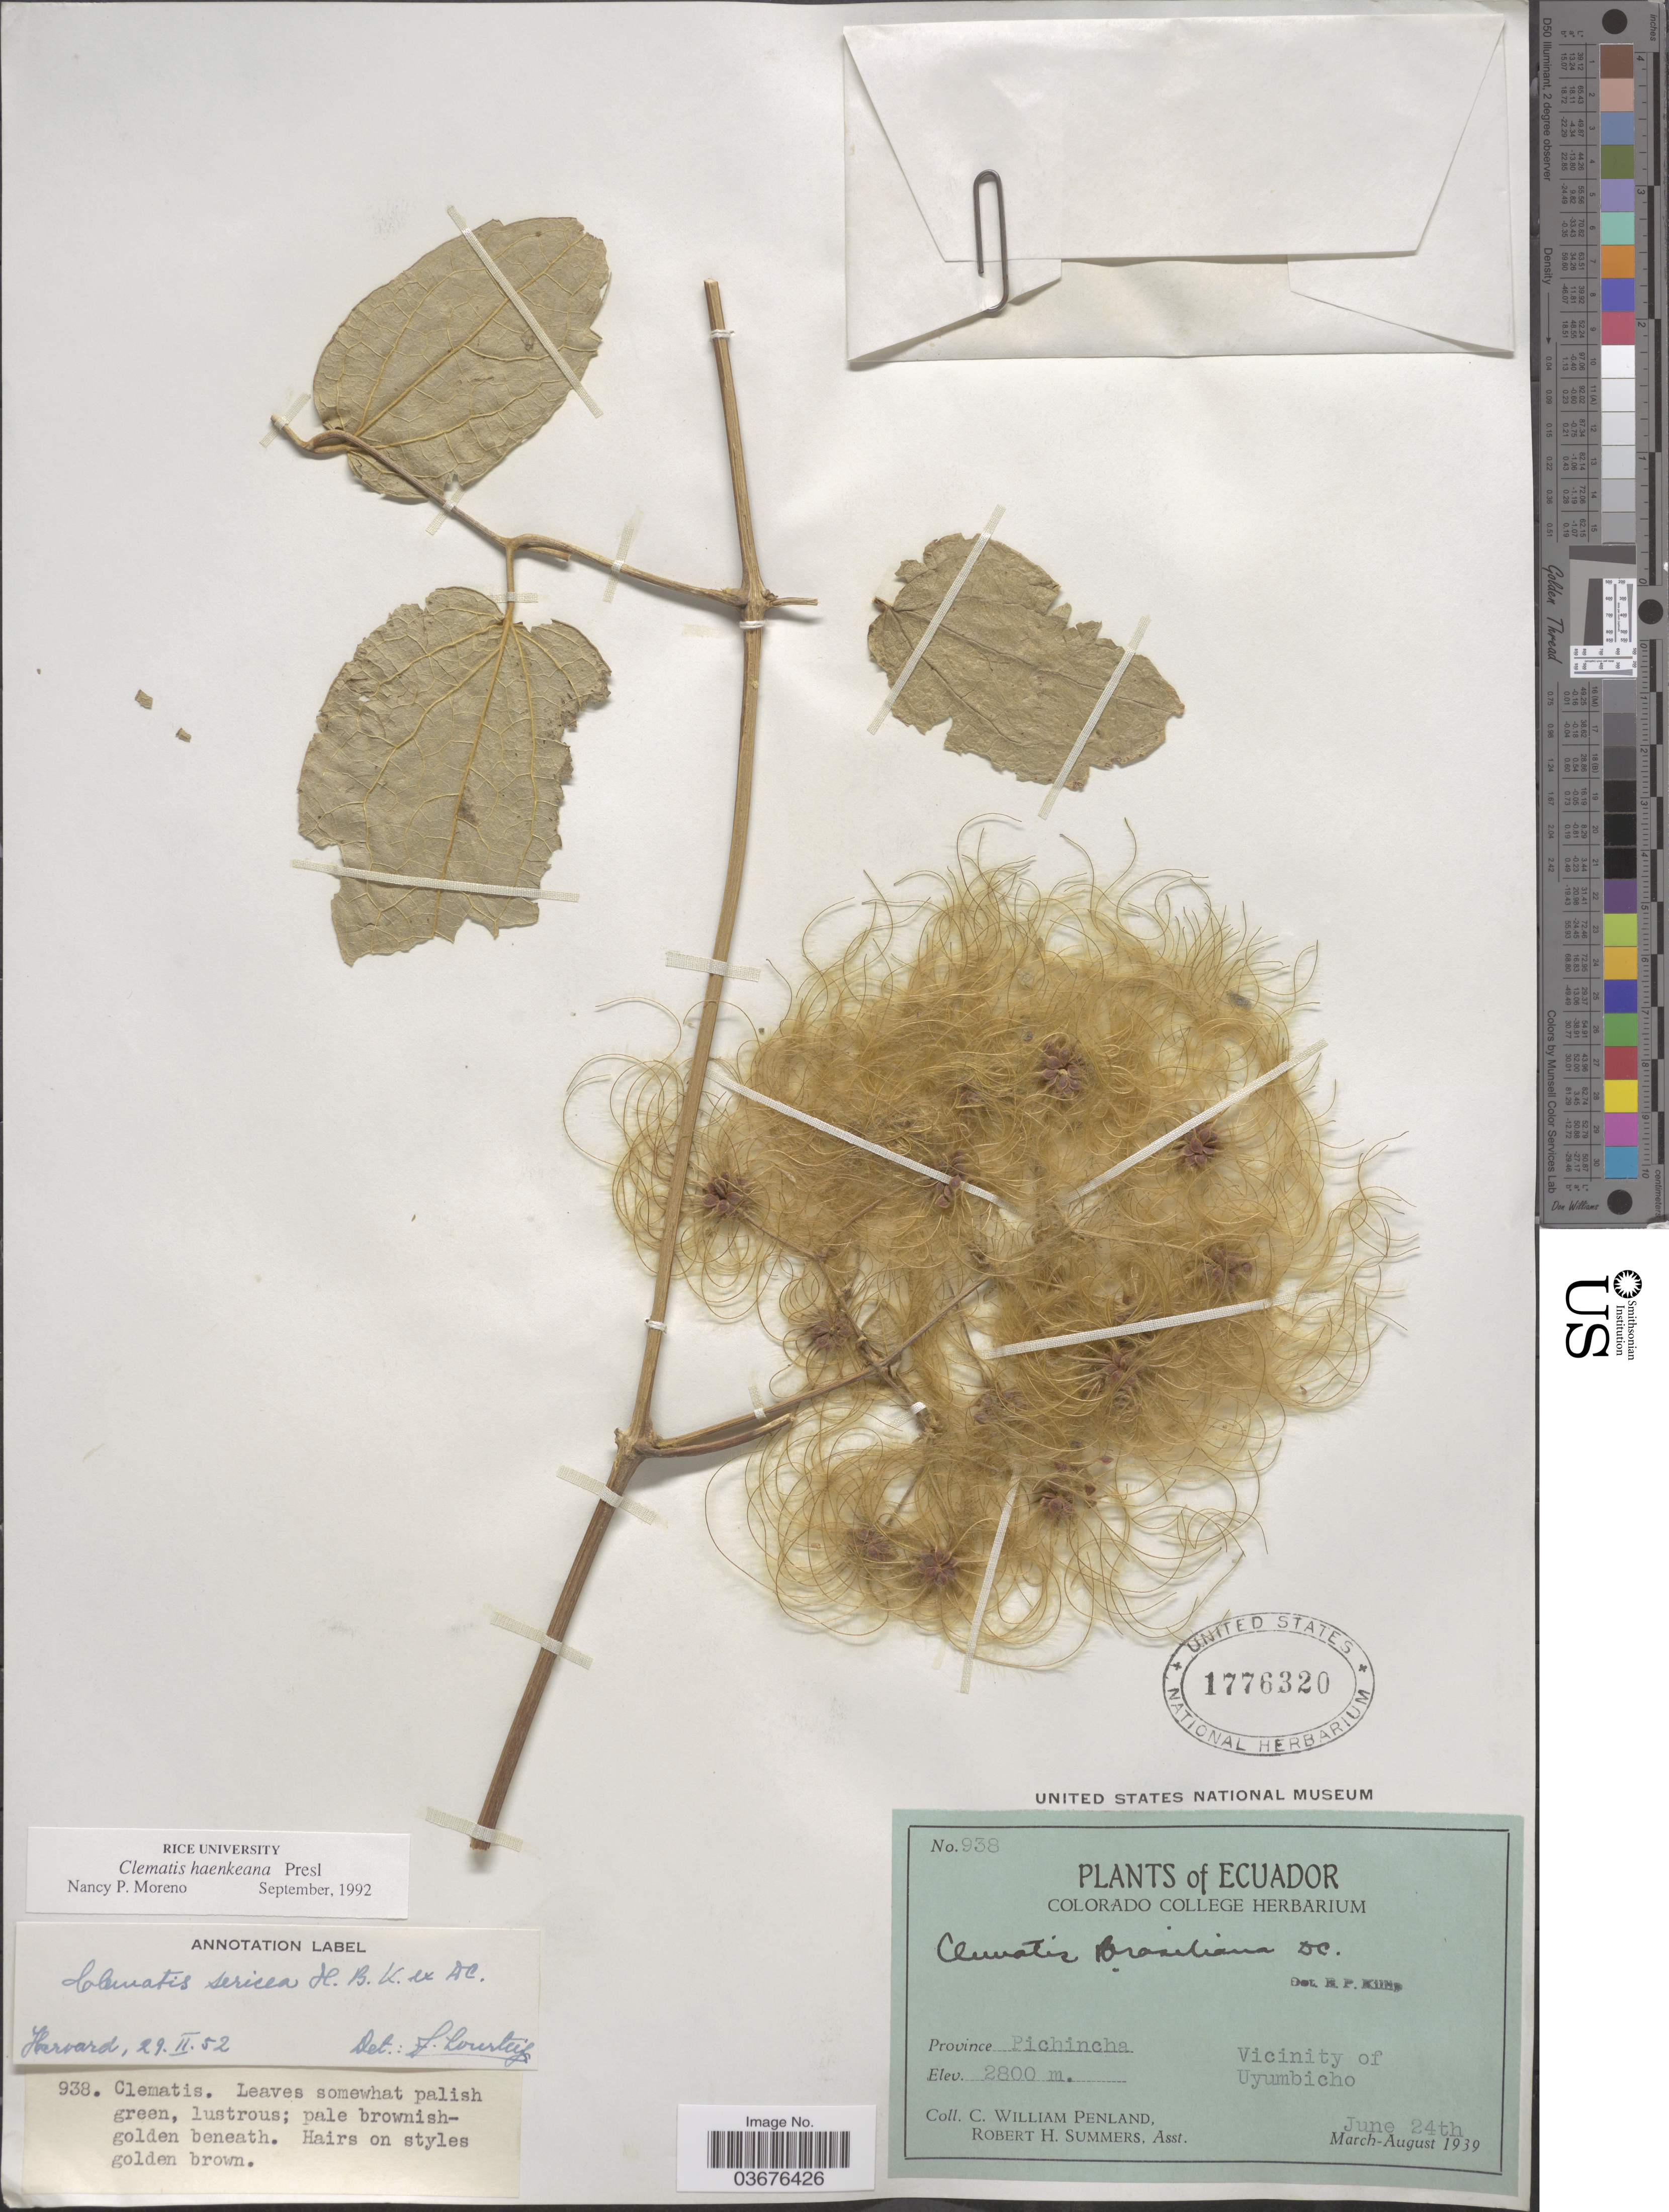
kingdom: Plantae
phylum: Tracheophyta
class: Magnoliopsida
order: Ranunculales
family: Ranunculaceae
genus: Clematis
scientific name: Clematis haenkeana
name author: C. Presl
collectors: C. W. Penland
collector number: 938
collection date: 1939-06-24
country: Ecuador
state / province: Pichincha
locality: Vicinity of Uyumbicho.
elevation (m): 2800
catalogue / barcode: US 1776320